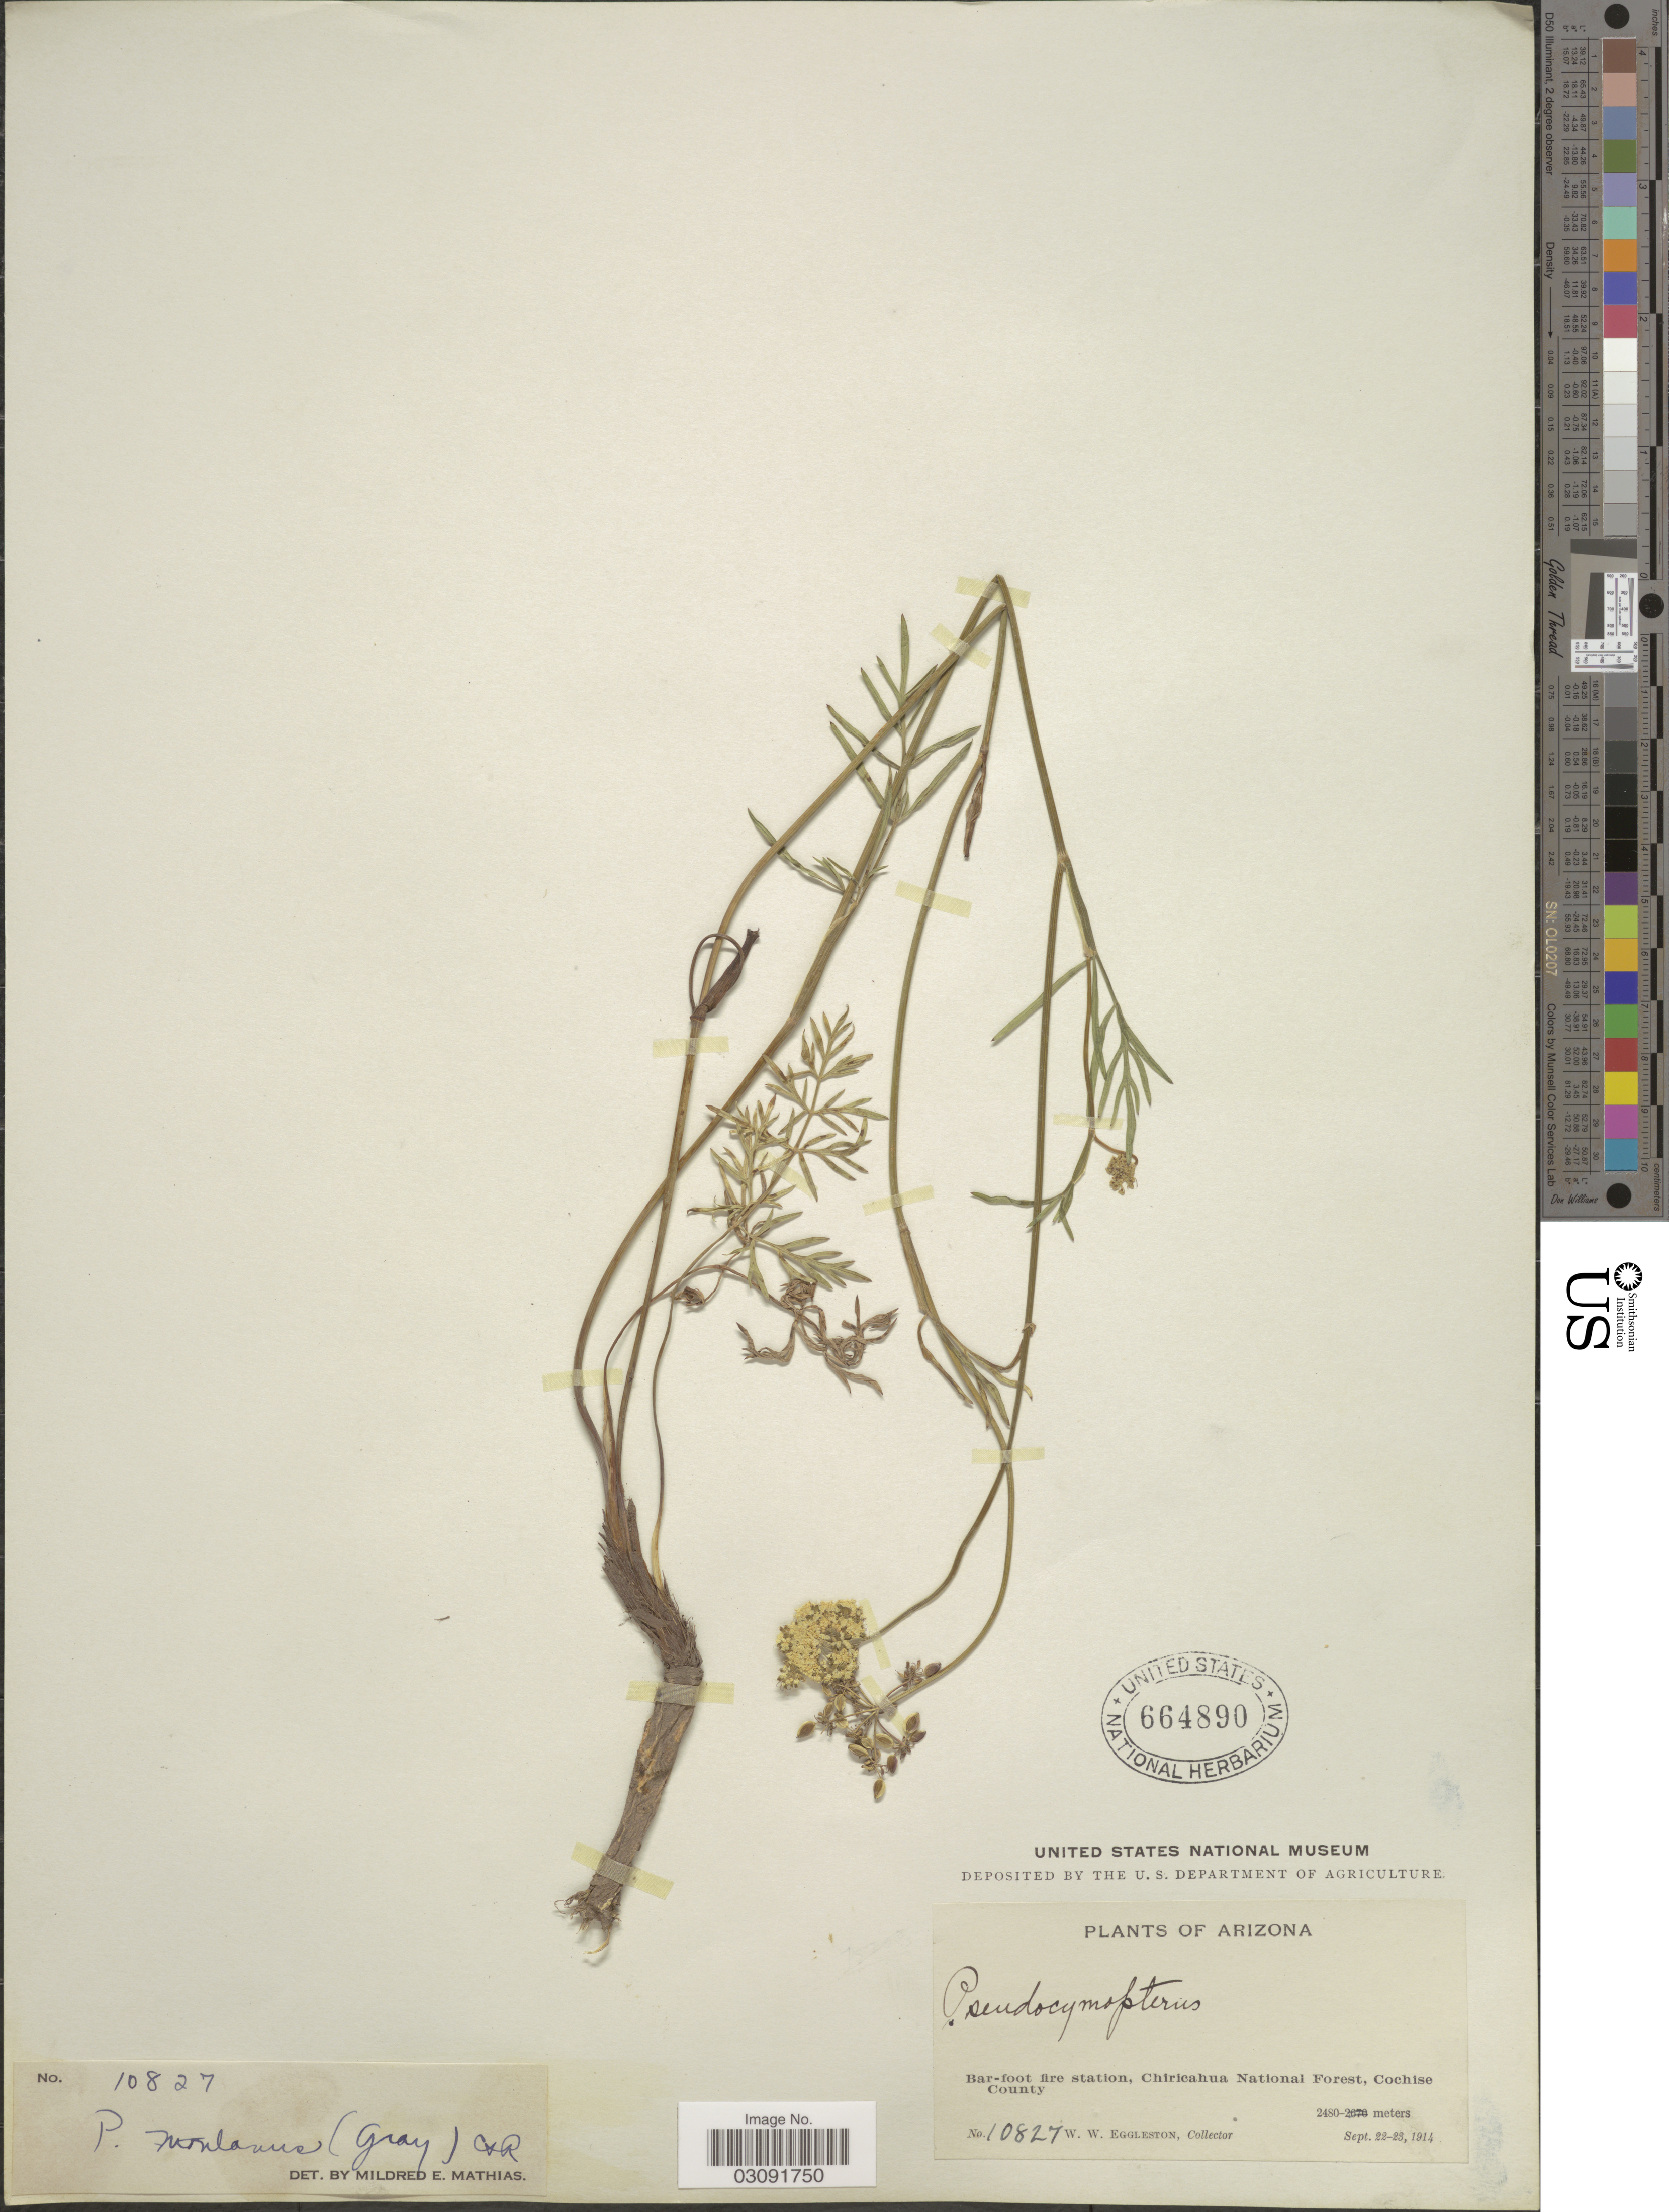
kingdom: Plantae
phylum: Tracheophyta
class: Magnoliopsida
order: Apiales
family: Apiaceae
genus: Pseudocymopterus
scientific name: Pseudocymopterus montanus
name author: (A. Gray) J.M. Coult. & Rose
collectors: W. W. Eggleston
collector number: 10827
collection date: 1914-09-22/1914-09-23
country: United States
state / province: Arizona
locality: Bar-foot fire station, Chiricahua National Forest, Cochise County.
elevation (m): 2480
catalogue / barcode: US 664890